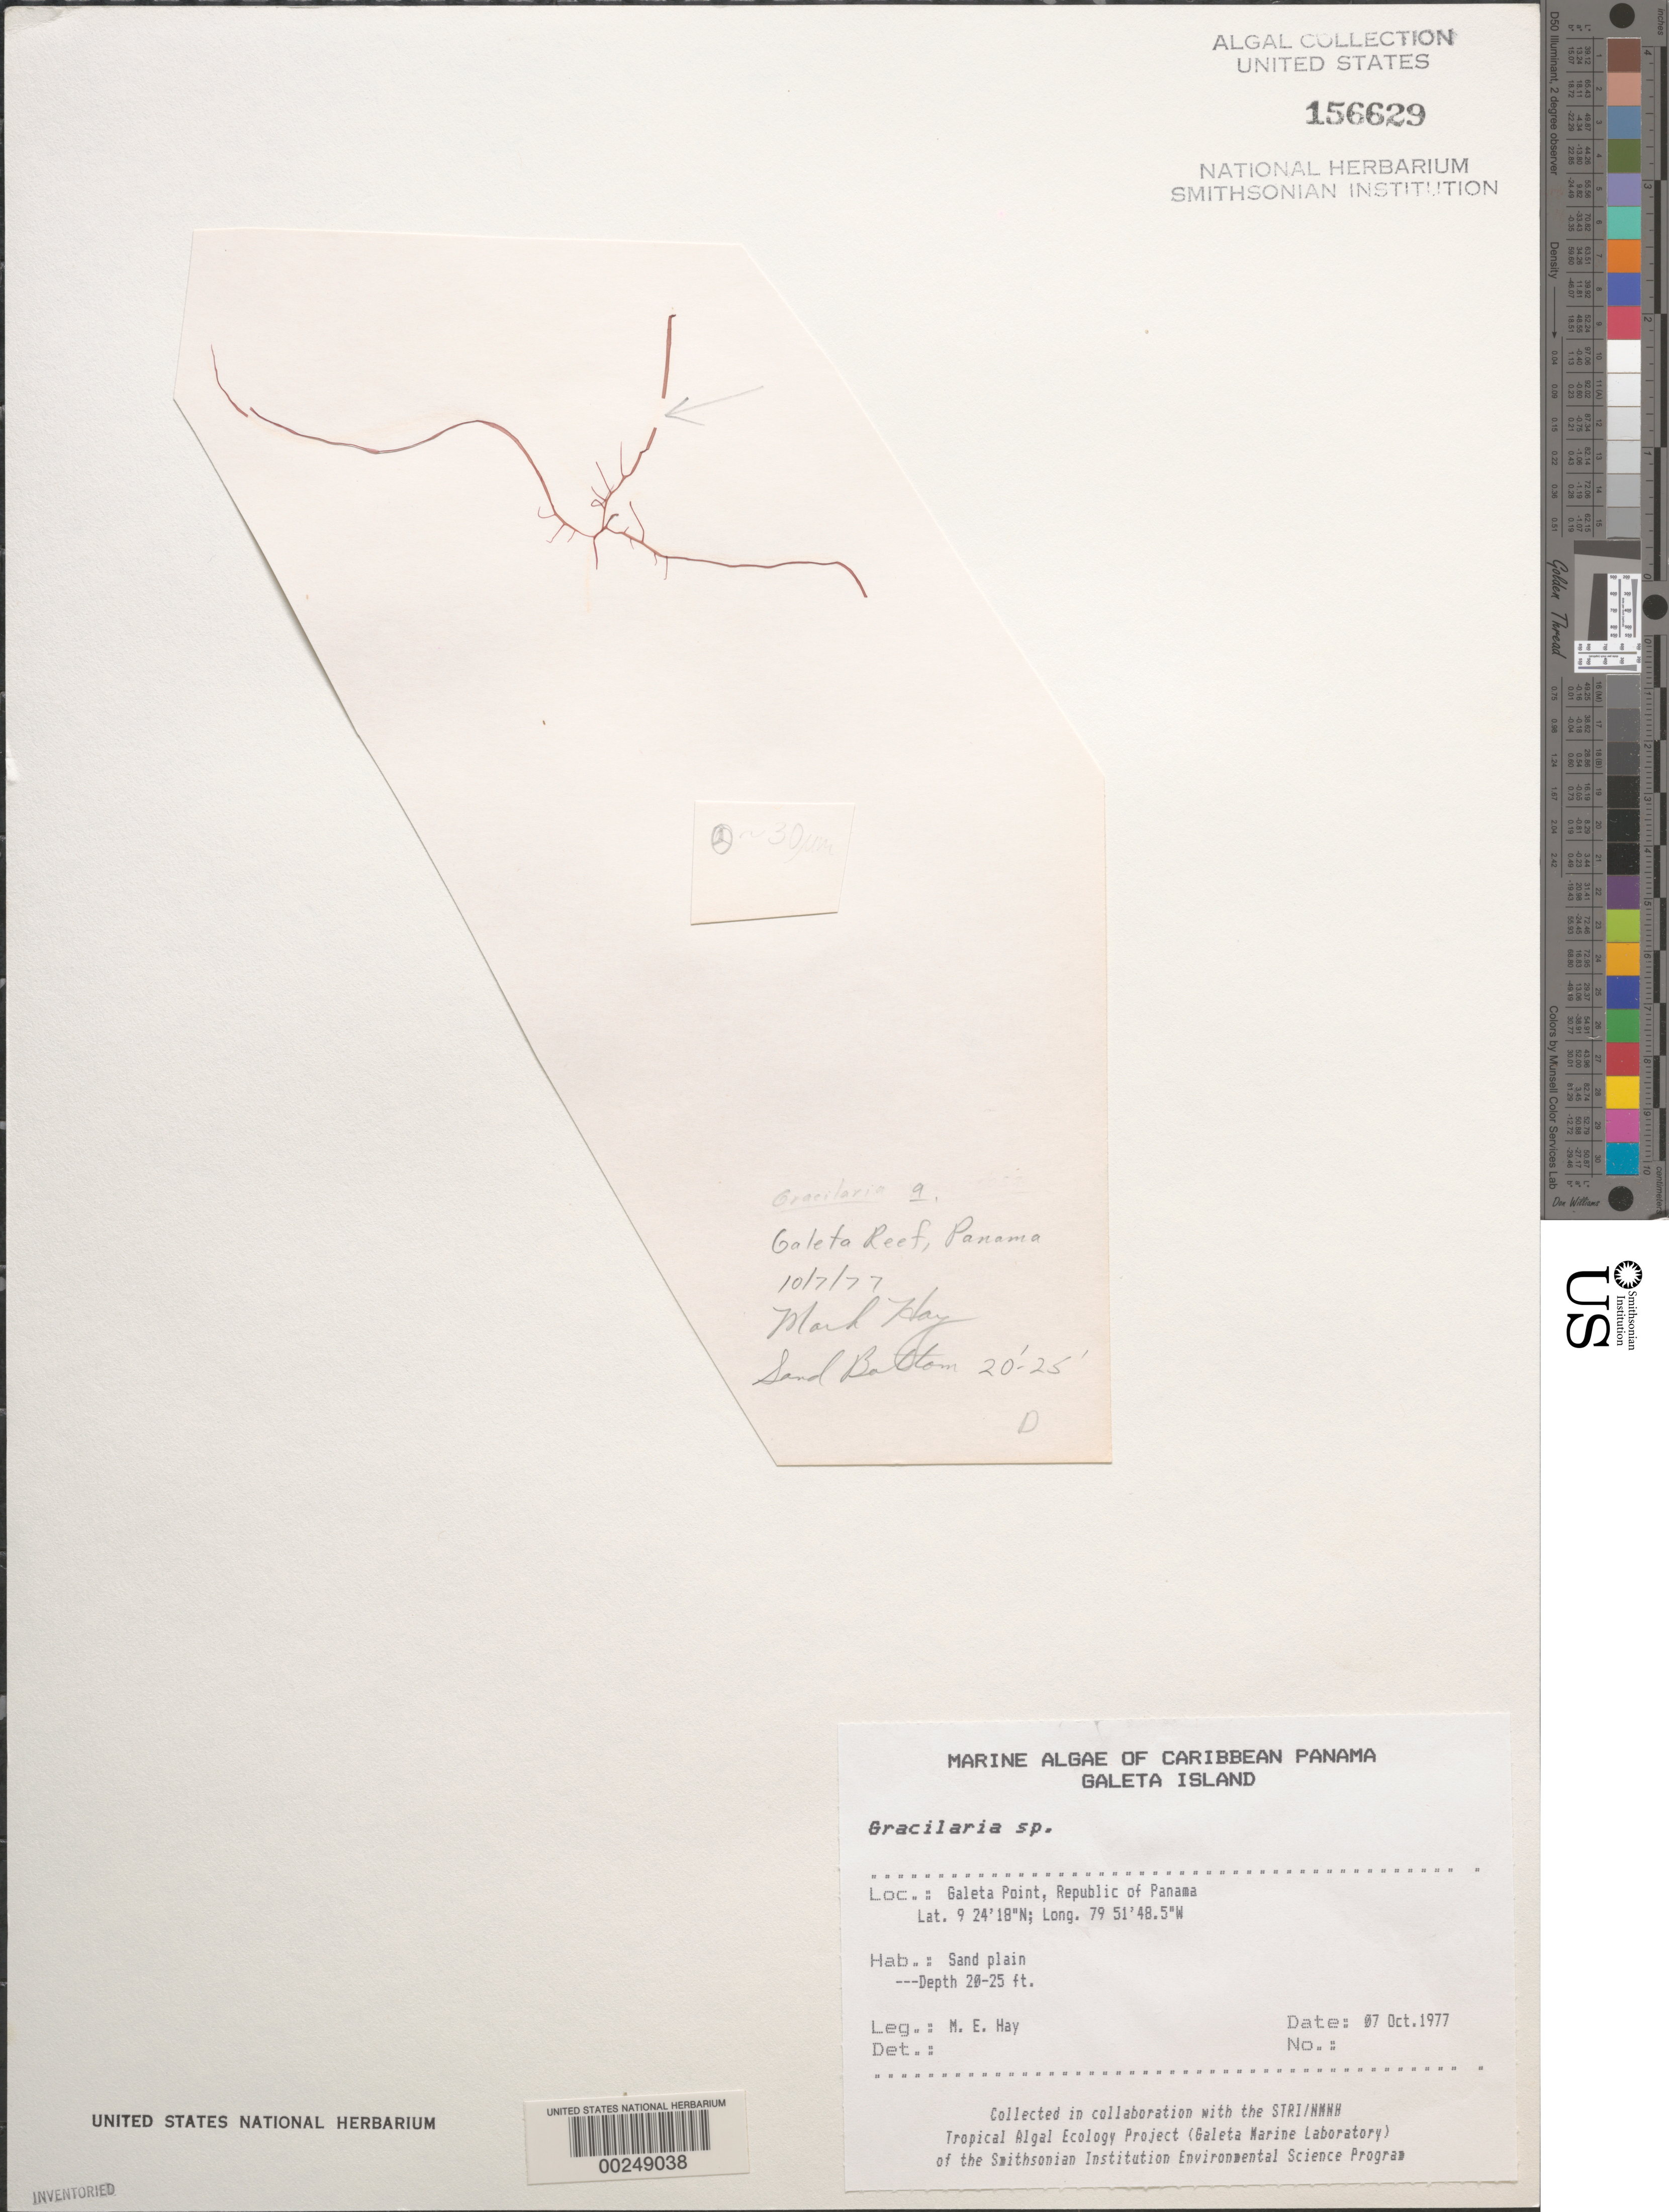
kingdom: Plantae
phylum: Rhodophyta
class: Florideophyceae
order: Gracilariales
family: Gracilariaceae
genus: Gracilaria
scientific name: Gracilaria sp.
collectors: M. E. Hay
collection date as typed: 07 Oct 1977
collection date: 1977-10-07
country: Panama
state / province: Colón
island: Galeta Island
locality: Galeta Point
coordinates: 9 24' 18" N, 79 51' 48.5" W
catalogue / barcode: US 156629